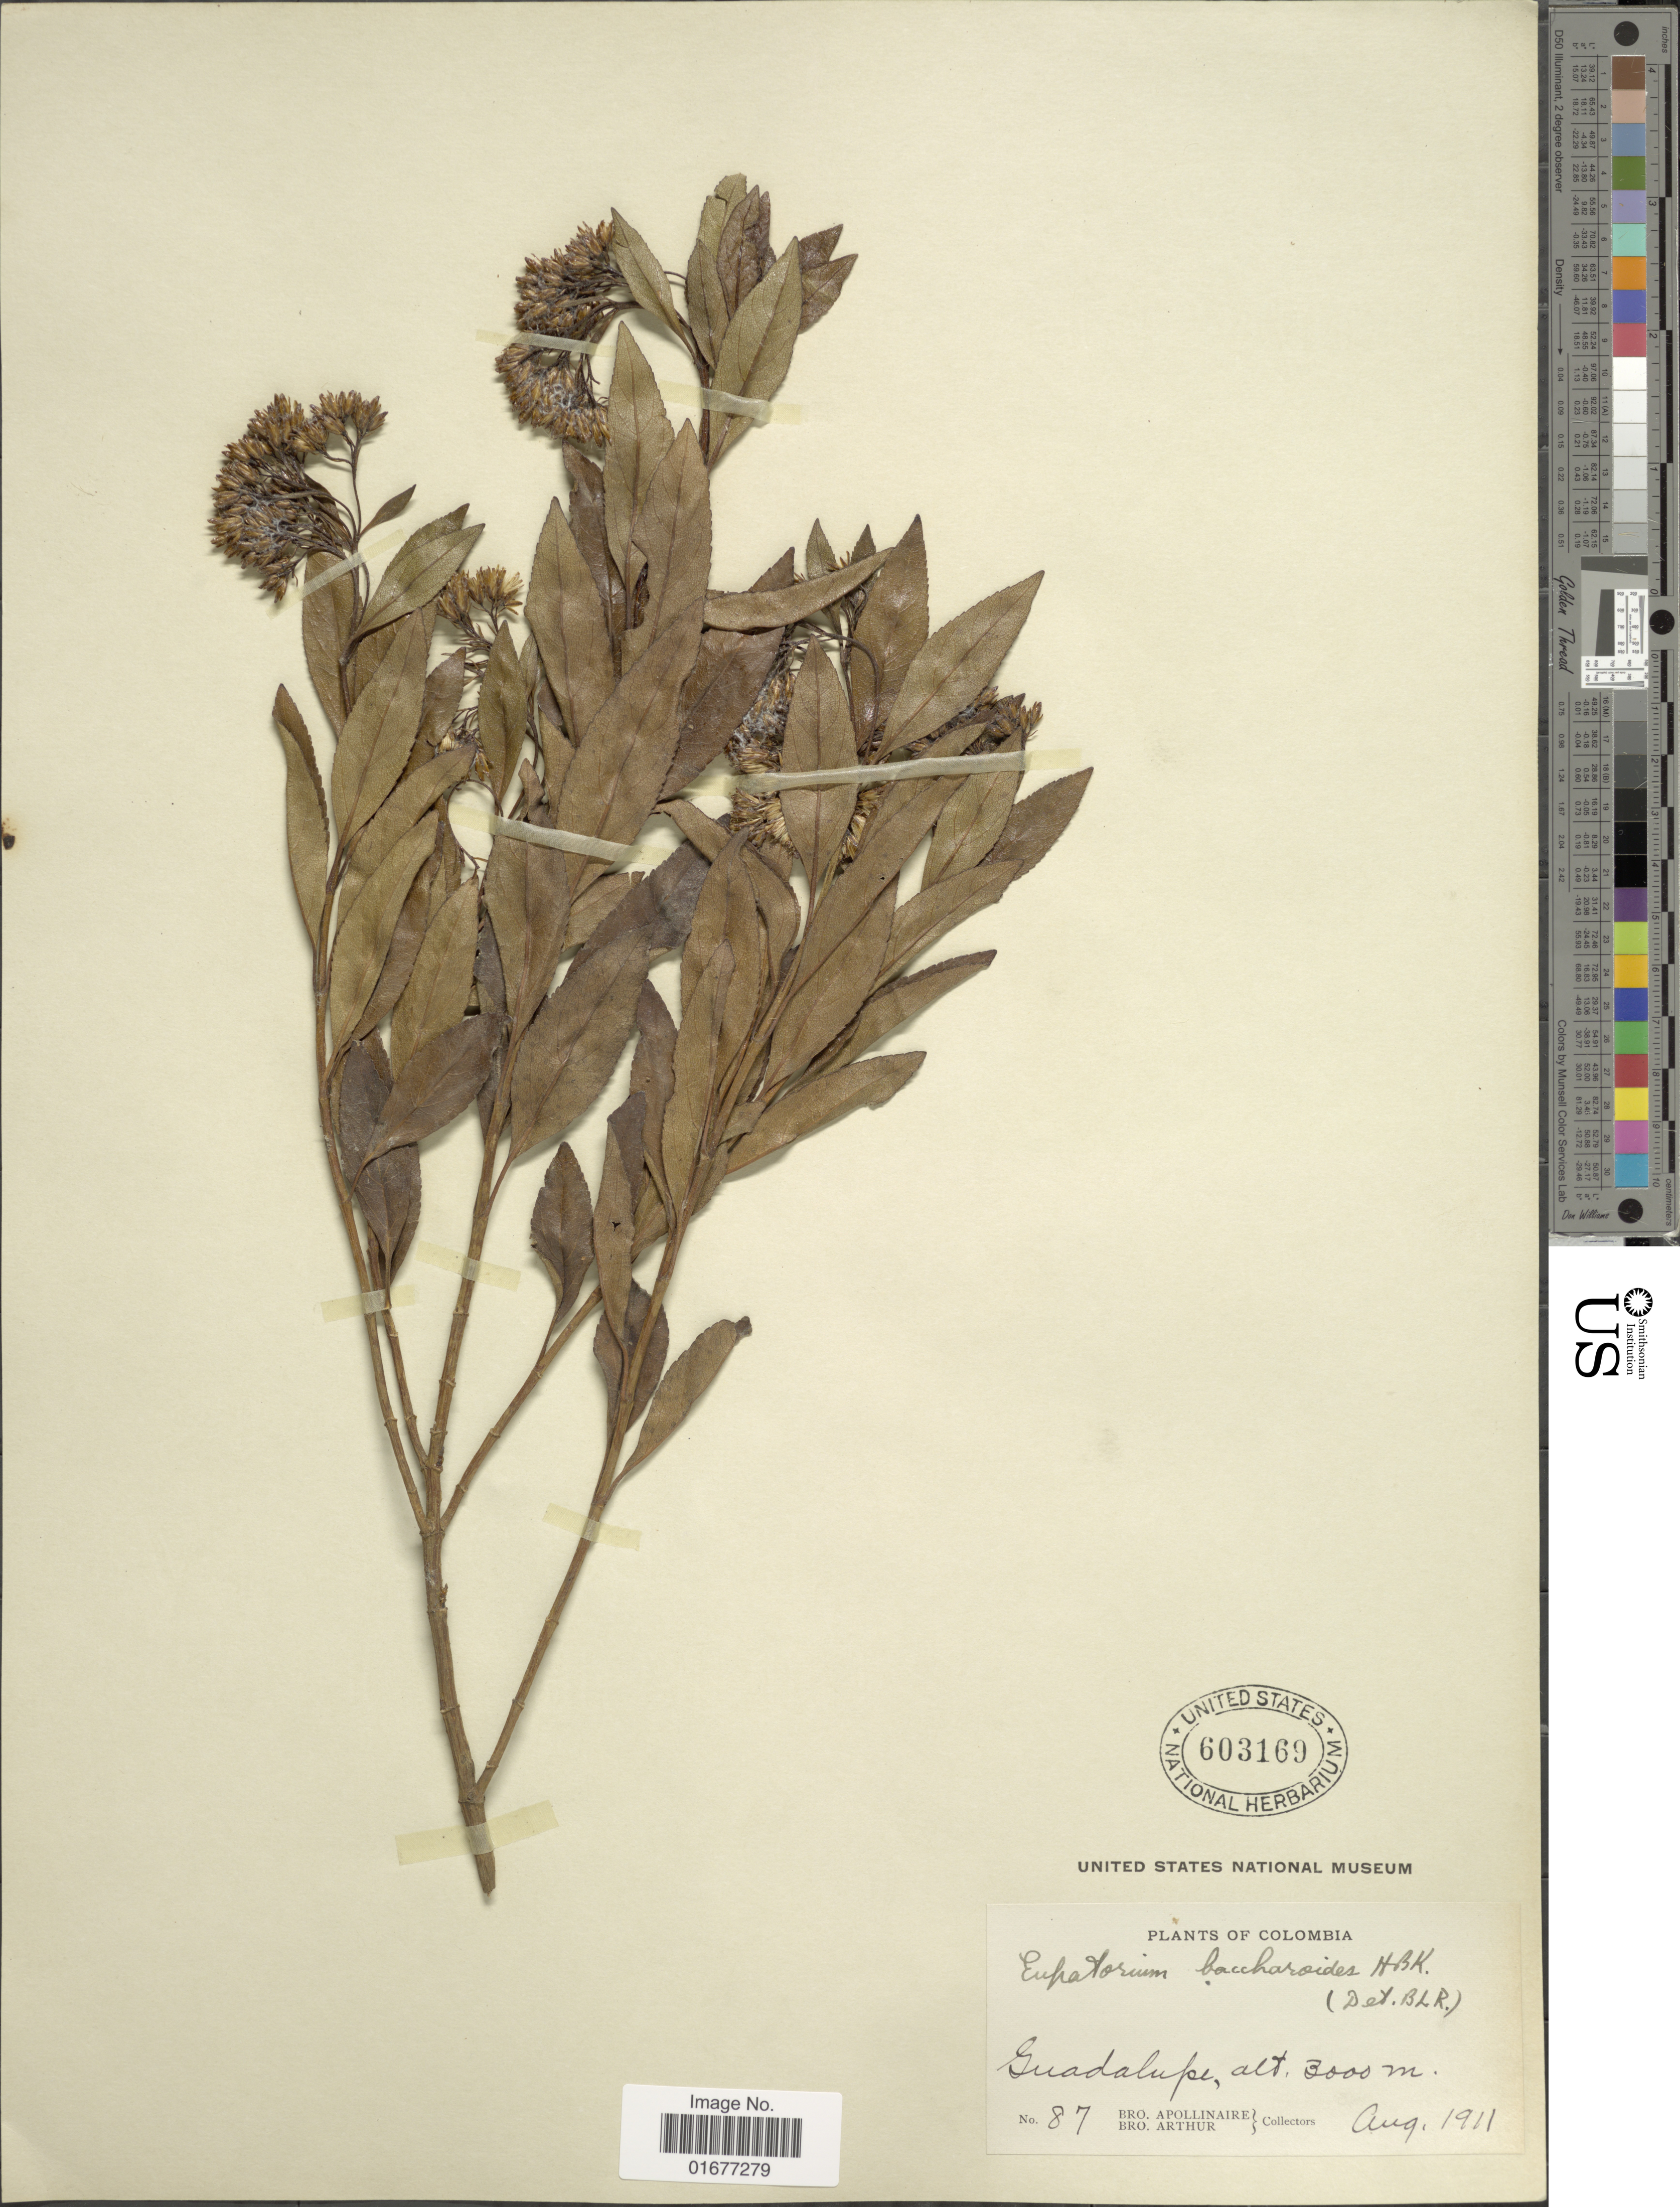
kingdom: Plantae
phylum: Tracheophyta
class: Magnoliopsida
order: Asterales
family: Asteraceae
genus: Ageratina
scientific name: Ageratina baccharoides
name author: (Kunth) R.M. King & H. Rob.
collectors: Bro. Apollinaire & Bro. Arthur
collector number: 87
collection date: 1911-08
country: Colombia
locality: Guadulupe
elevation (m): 3000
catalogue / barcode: US 603169